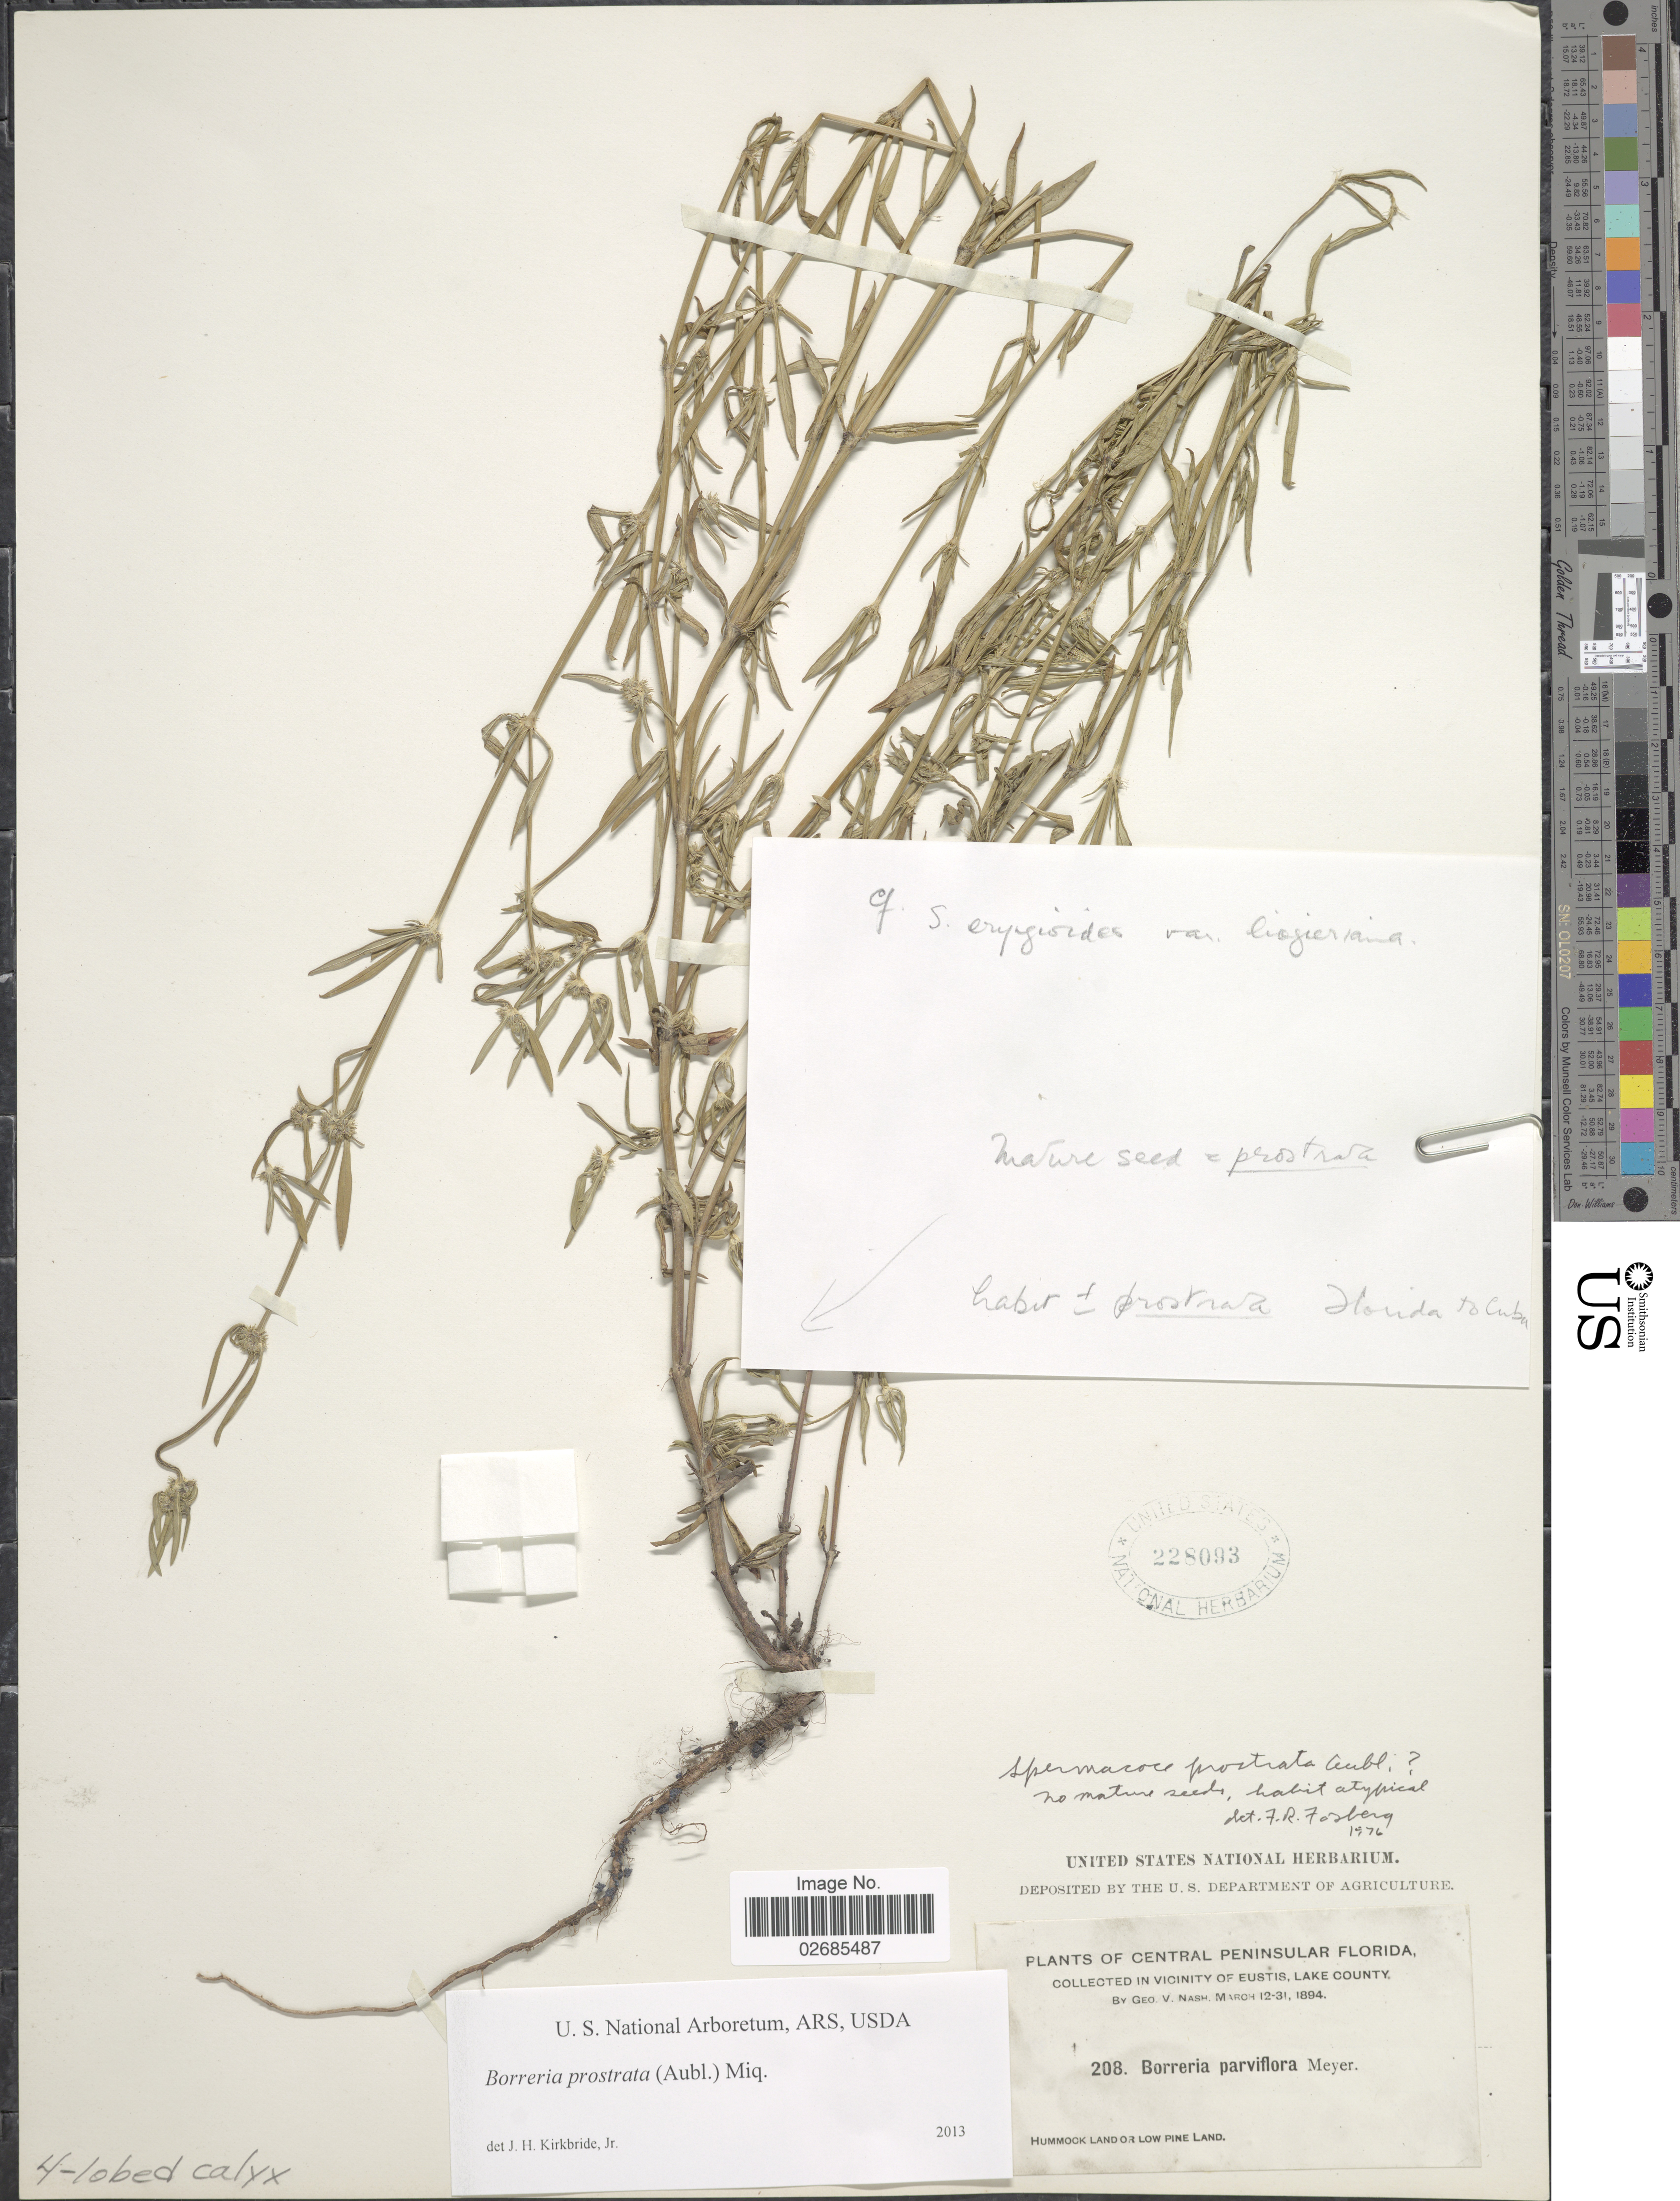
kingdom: Plantae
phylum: Tracheophyta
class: Magnoliopsida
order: Gentianales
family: Rubiaceae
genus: Borreria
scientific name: Borreria prostrata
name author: (Aubl.) Miq.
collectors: G. V. Nash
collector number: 208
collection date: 1894-03-12/1894-03-31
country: United States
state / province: Florida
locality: Central Peninsular Florida. Vicinity of Eustis, Lake County. Hummock land or low pine land.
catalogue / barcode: US 228093